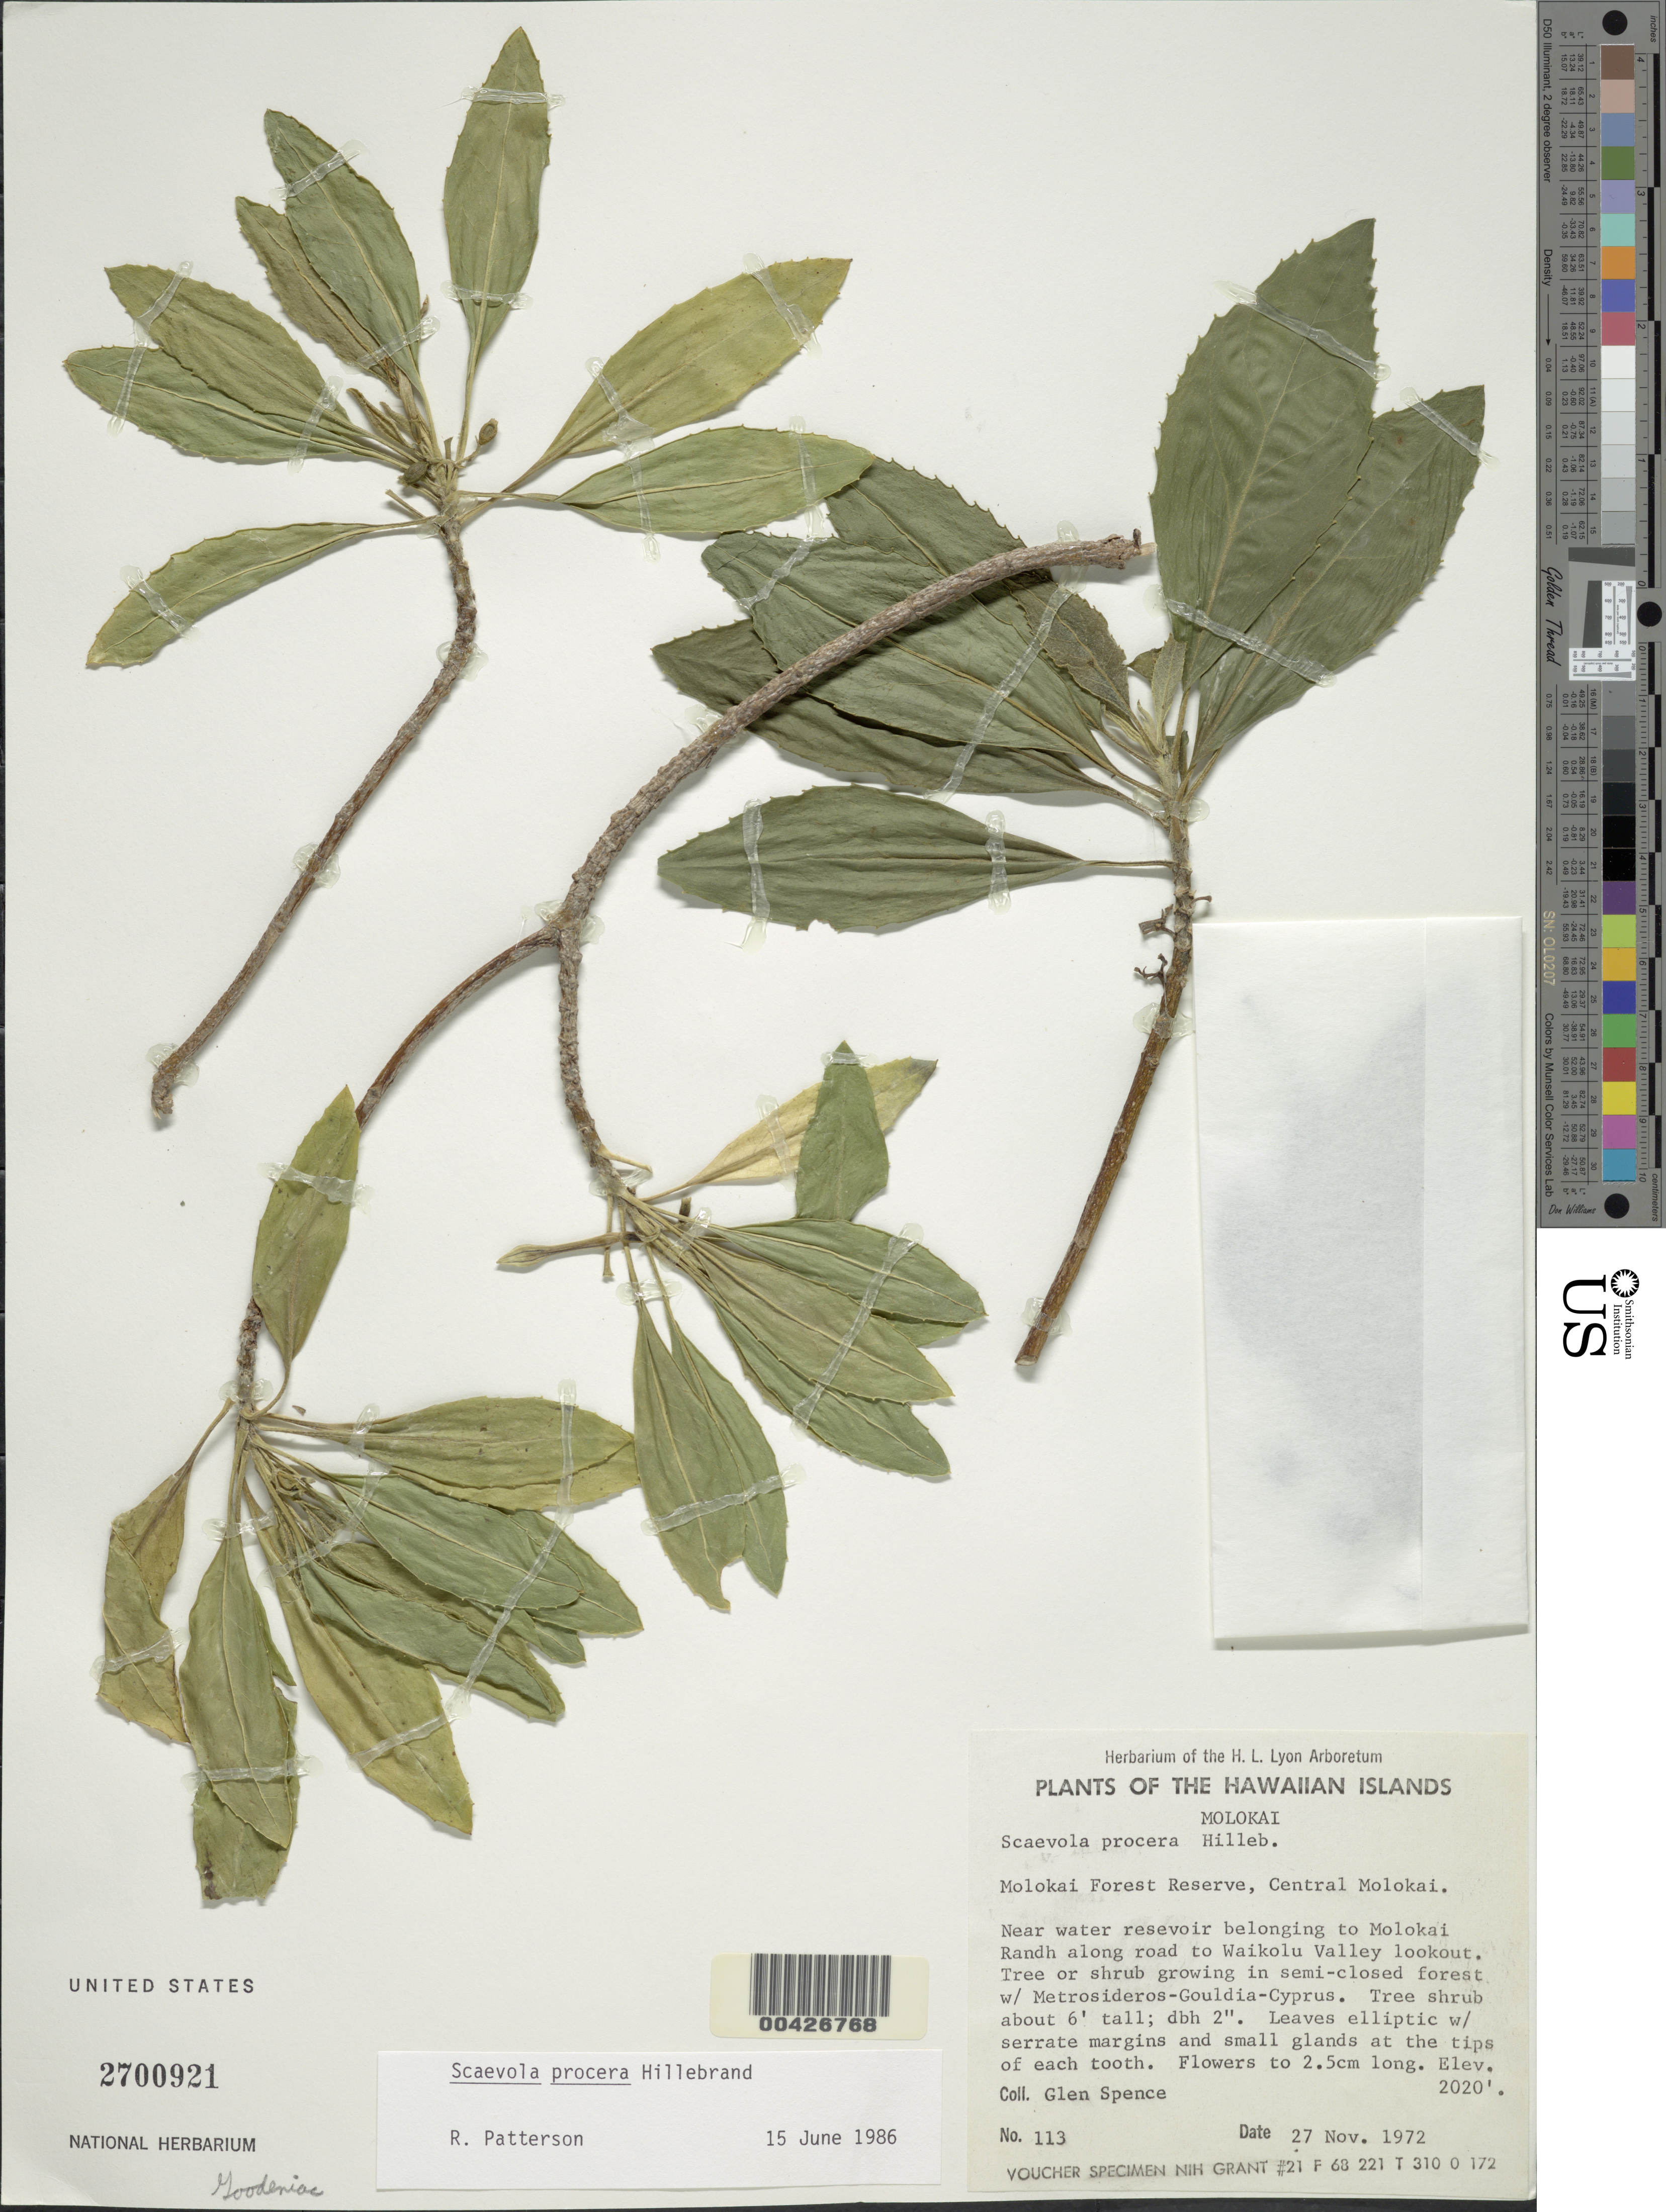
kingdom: Plantae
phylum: Tracheophyta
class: Magnoliopsida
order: Asterales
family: Goodeniaceae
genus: Scaevola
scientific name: Scaevola procera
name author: Hillebr.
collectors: G. Spence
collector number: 113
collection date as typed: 27 Nov 1972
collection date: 1972-11-27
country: United States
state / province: Hawaii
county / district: Maui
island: Moloka'i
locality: Central Molokai, Molokai For. Res., near water reservoir belonging to Molokai Ranch along road to Waikolu Valley lookout.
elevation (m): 616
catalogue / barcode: US 2700921